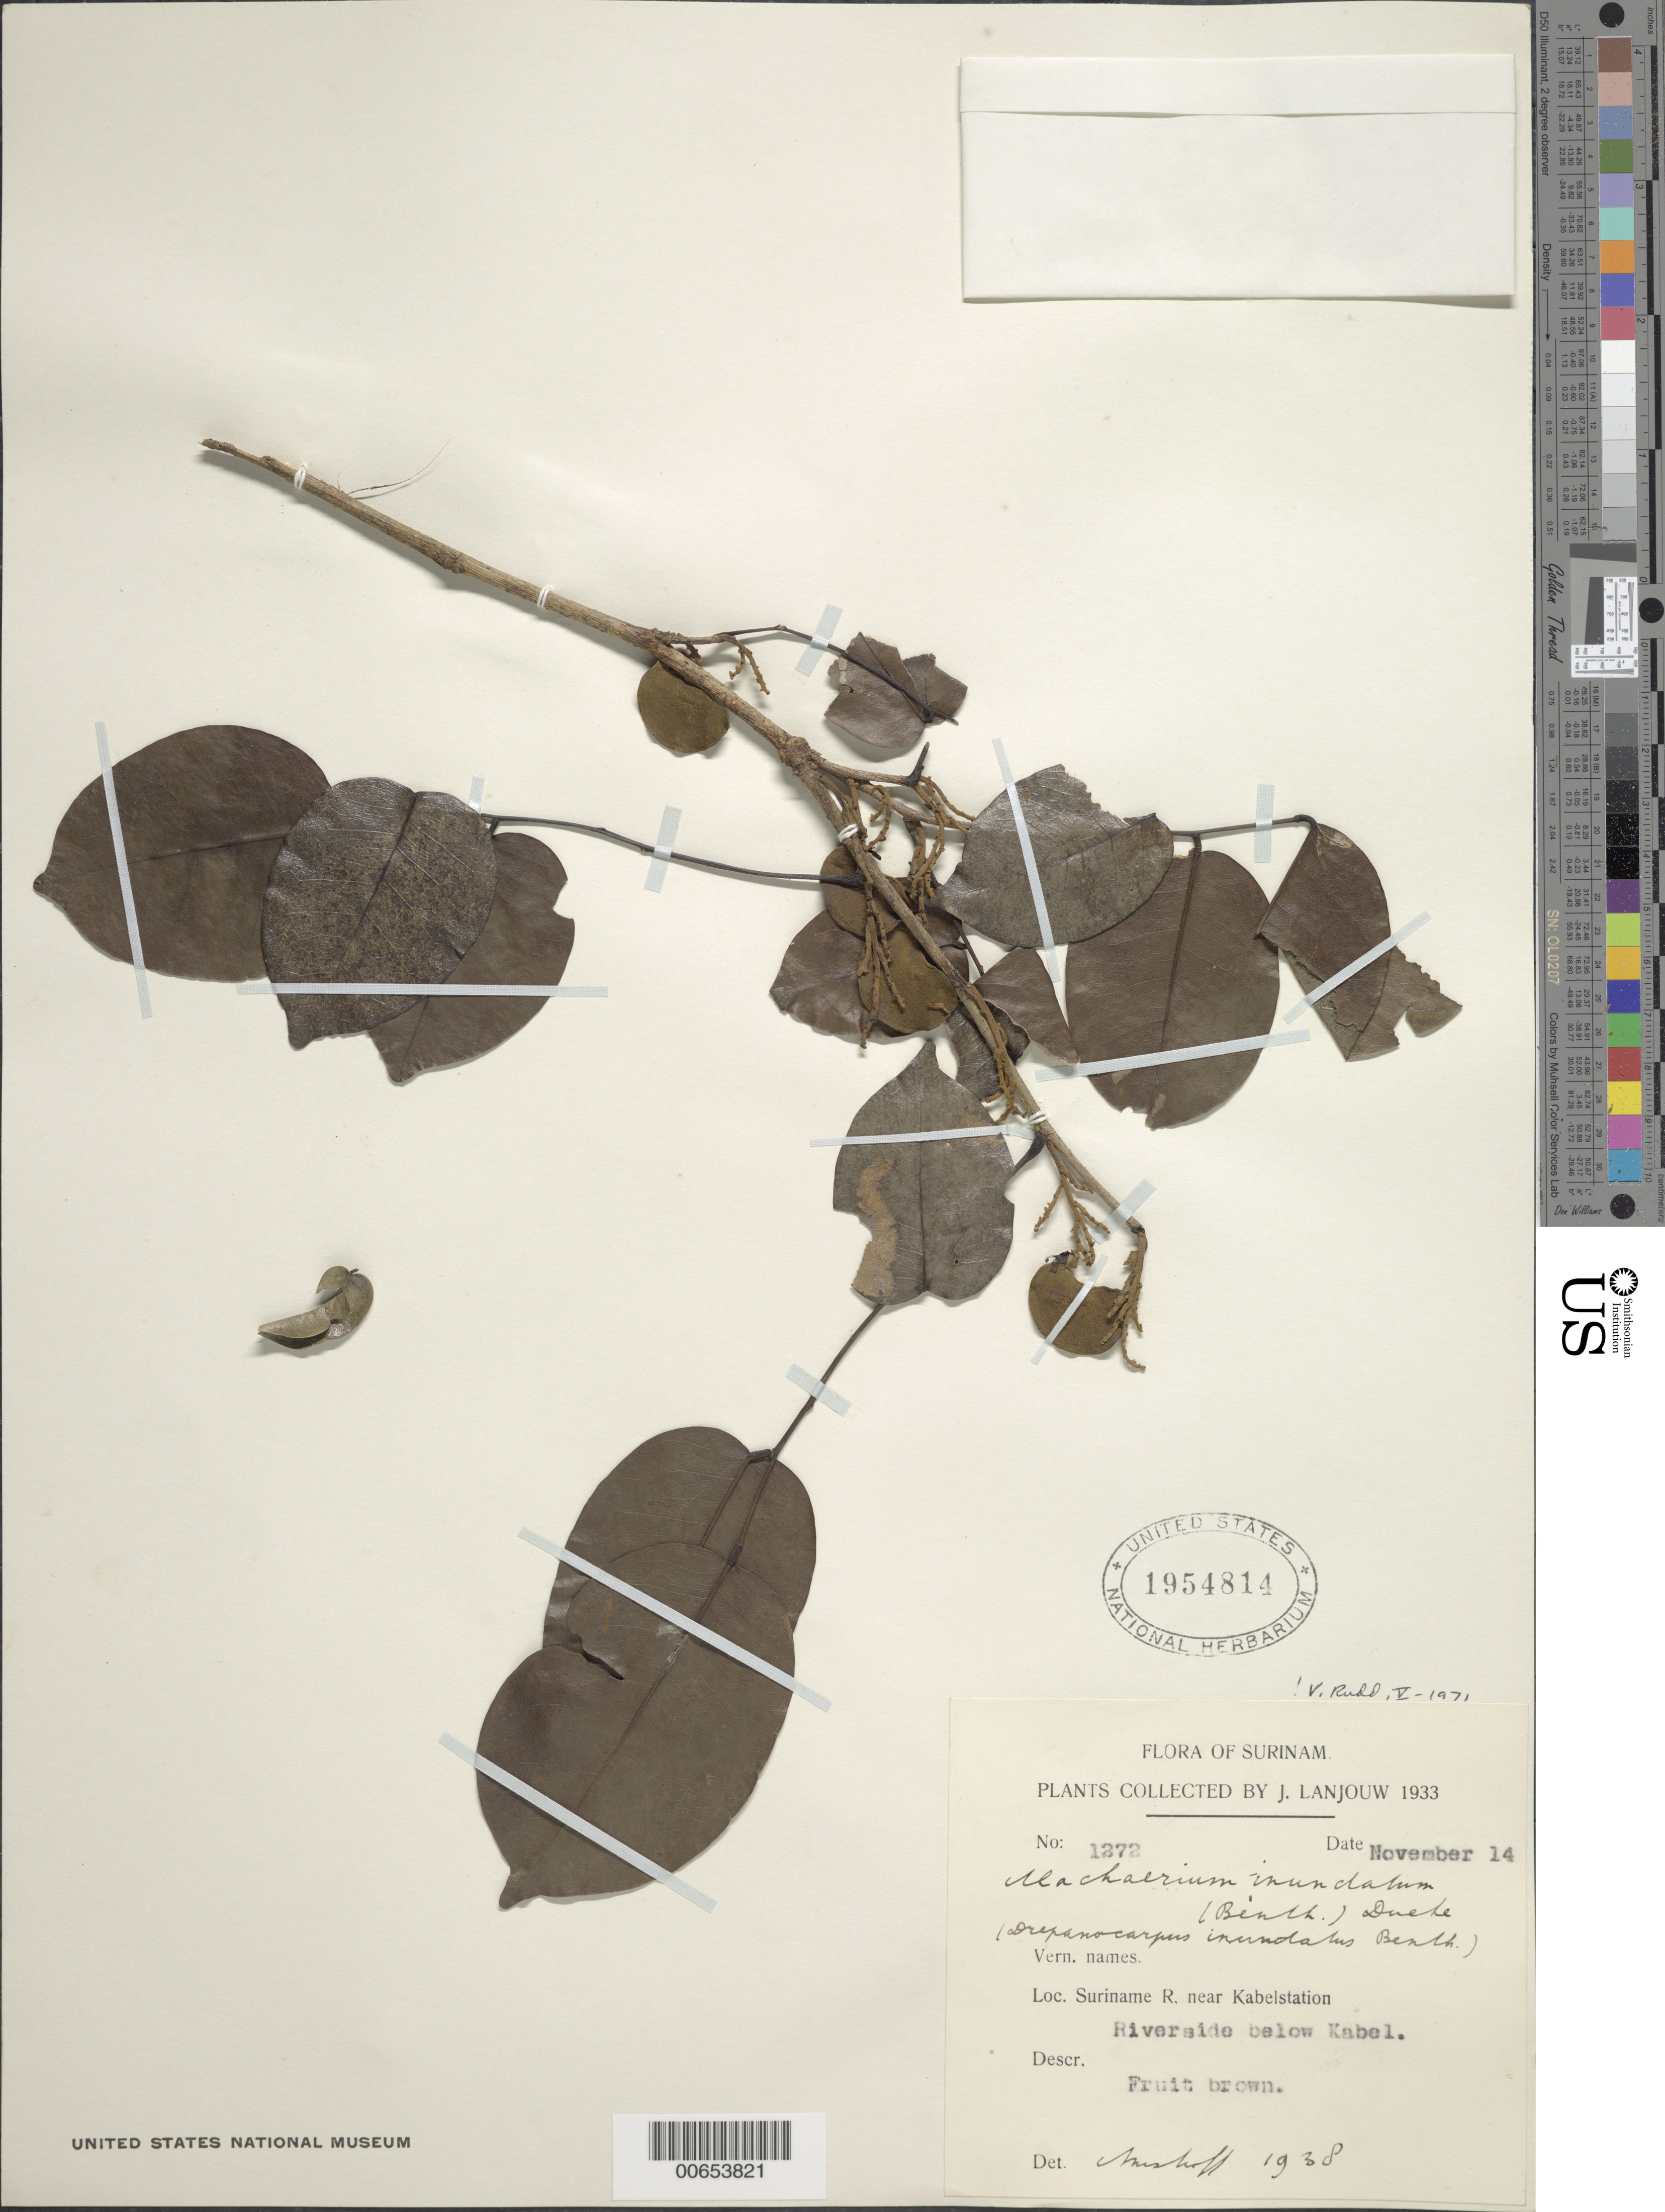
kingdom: Plantae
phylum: Tracheophyta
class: Magnoliopsida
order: Fabales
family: Fabaceae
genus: Machaerium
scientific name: Machaerium inundatum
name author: (Mart. ex Benth.) Ducke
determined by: Rudd, V. E.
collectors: J. Lanjouw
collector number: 1272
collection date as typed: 14-Nov-33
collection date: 1933-11-14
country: Suriname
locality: Surinam R., near Kabelstation; below Kabel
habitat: Riverside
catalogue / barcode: US 1954814